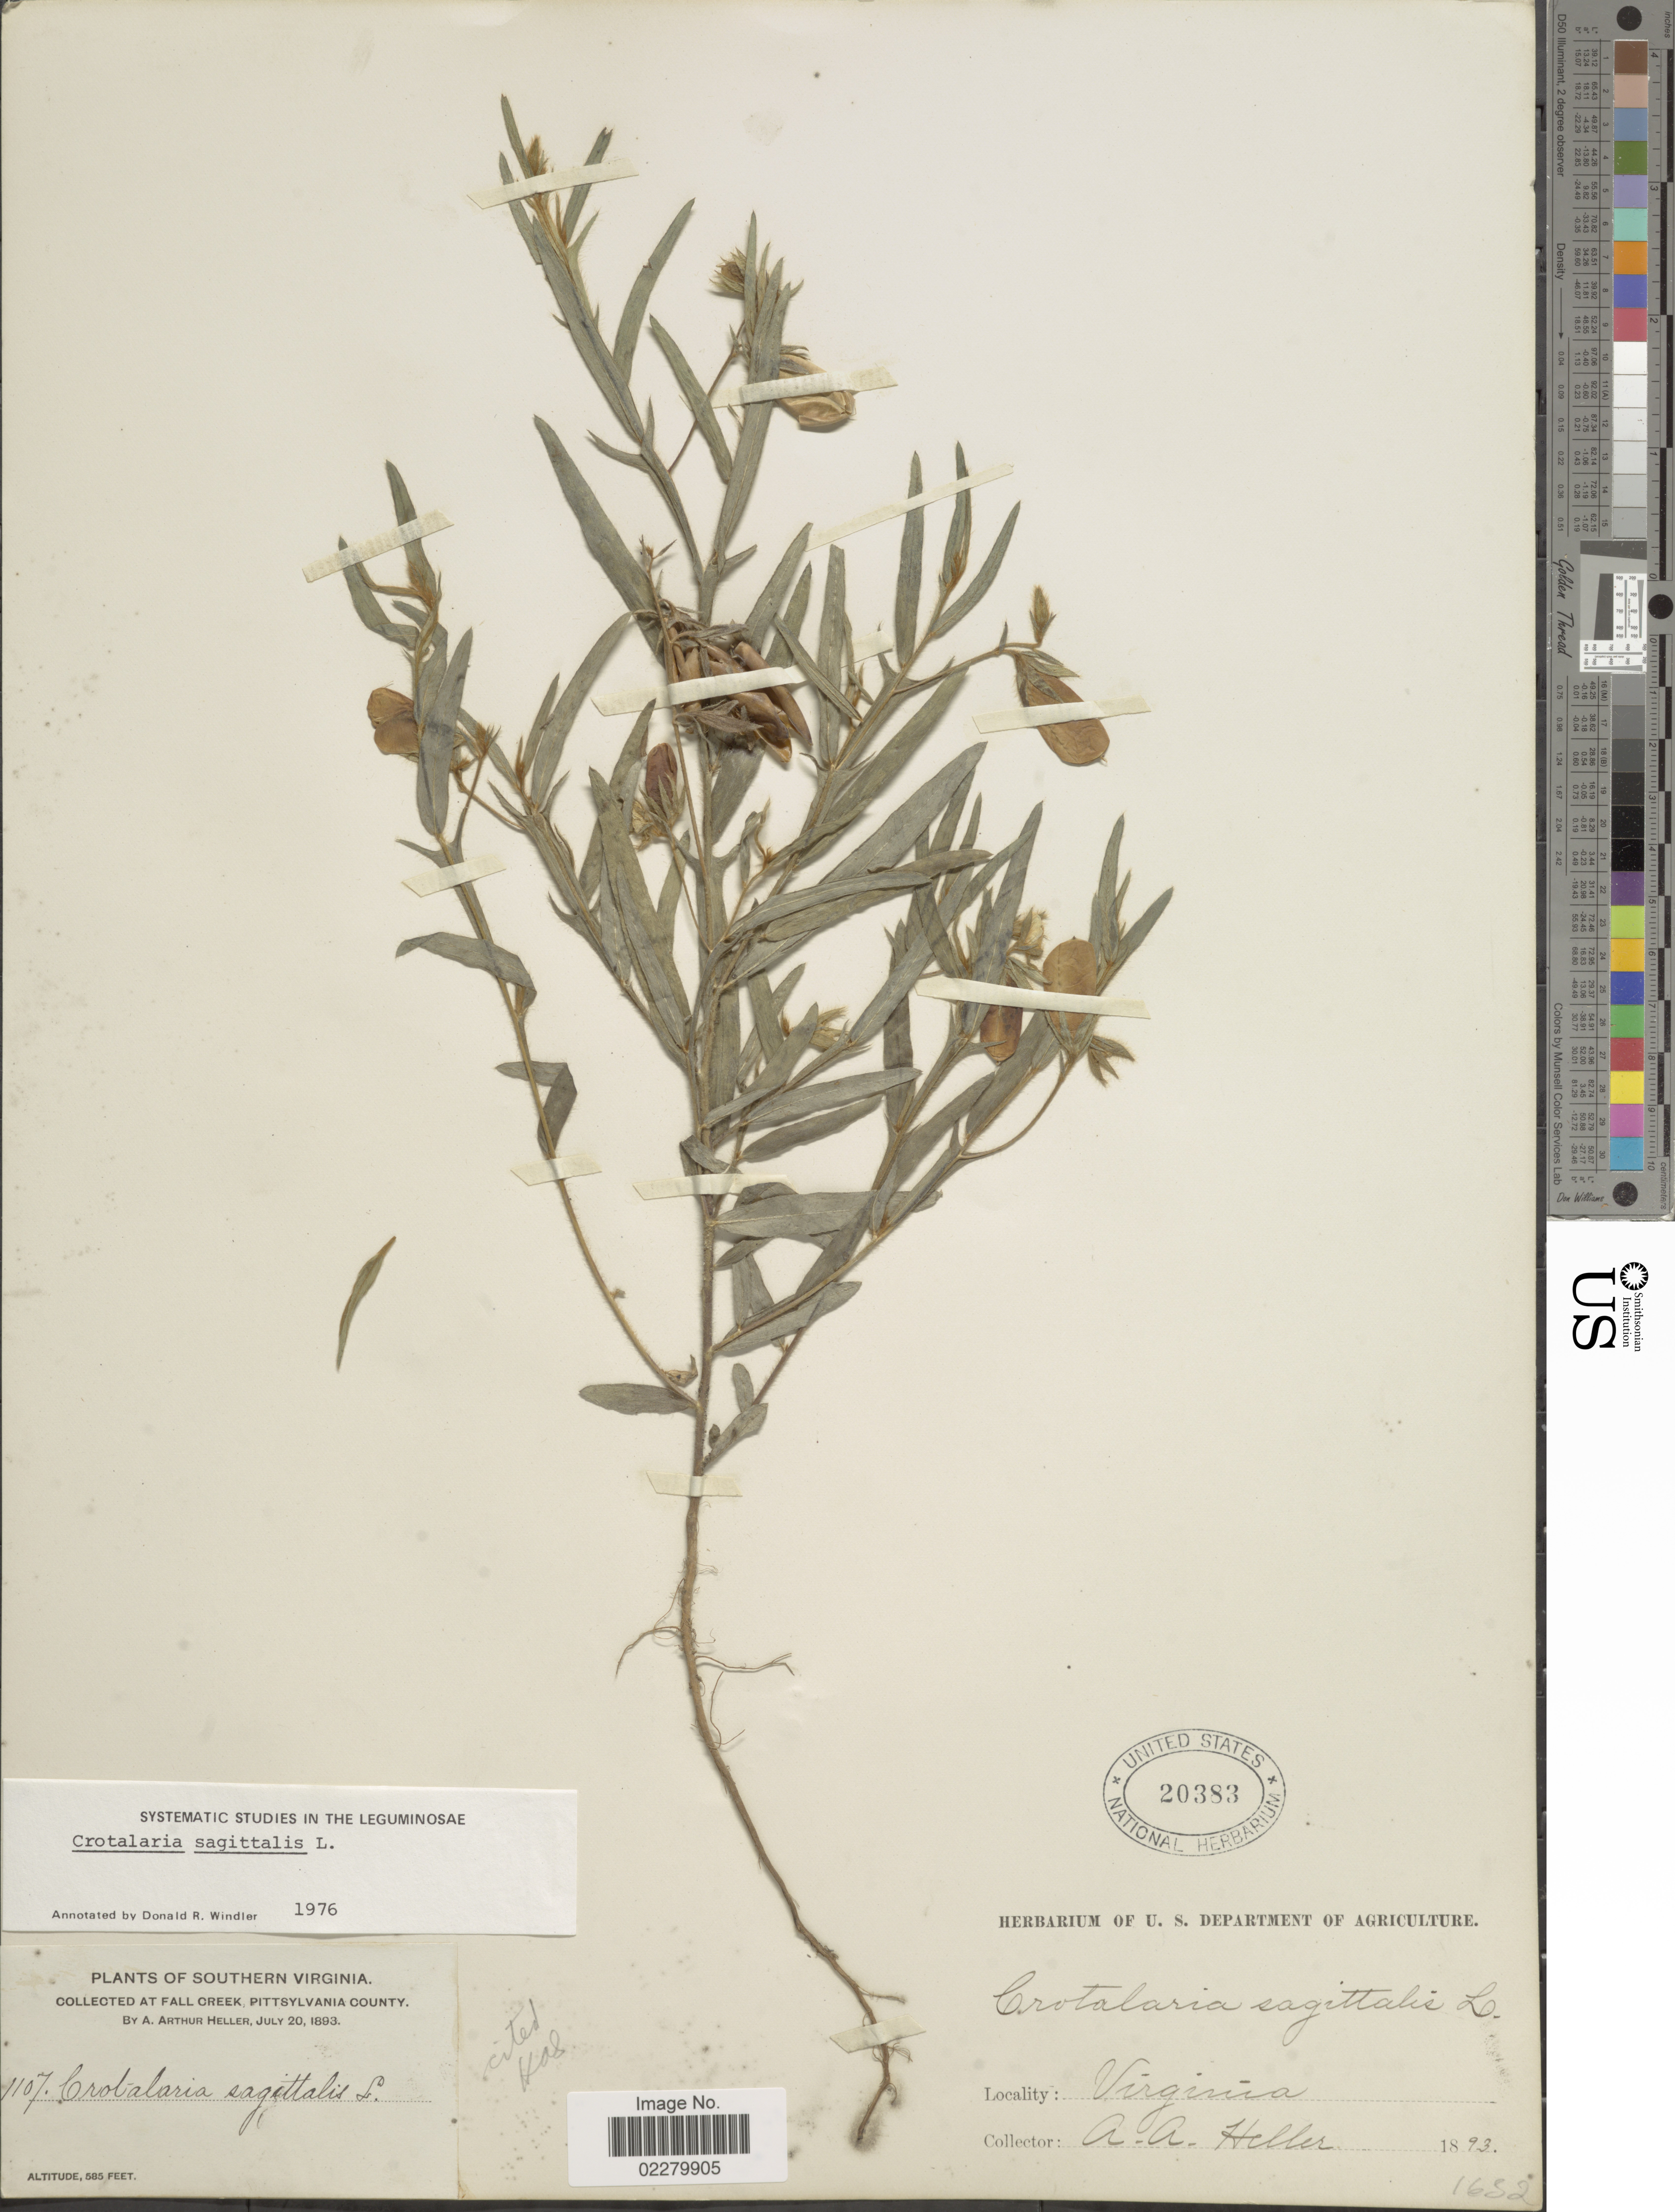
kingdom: Plantae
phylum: Tracheophyta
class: Magnoliopsida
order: Fabales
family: Fabaceae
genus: Crotalaria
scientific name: Crotalaria sagittalis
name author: L.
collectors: A. A. Heller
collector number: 1107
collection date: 1893-07-20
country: United States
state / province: Virginia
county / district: Pittsylvania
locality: Southern Virginia. At Fall Creek, Pittsylvania County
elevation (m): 178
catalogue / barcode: US 20383